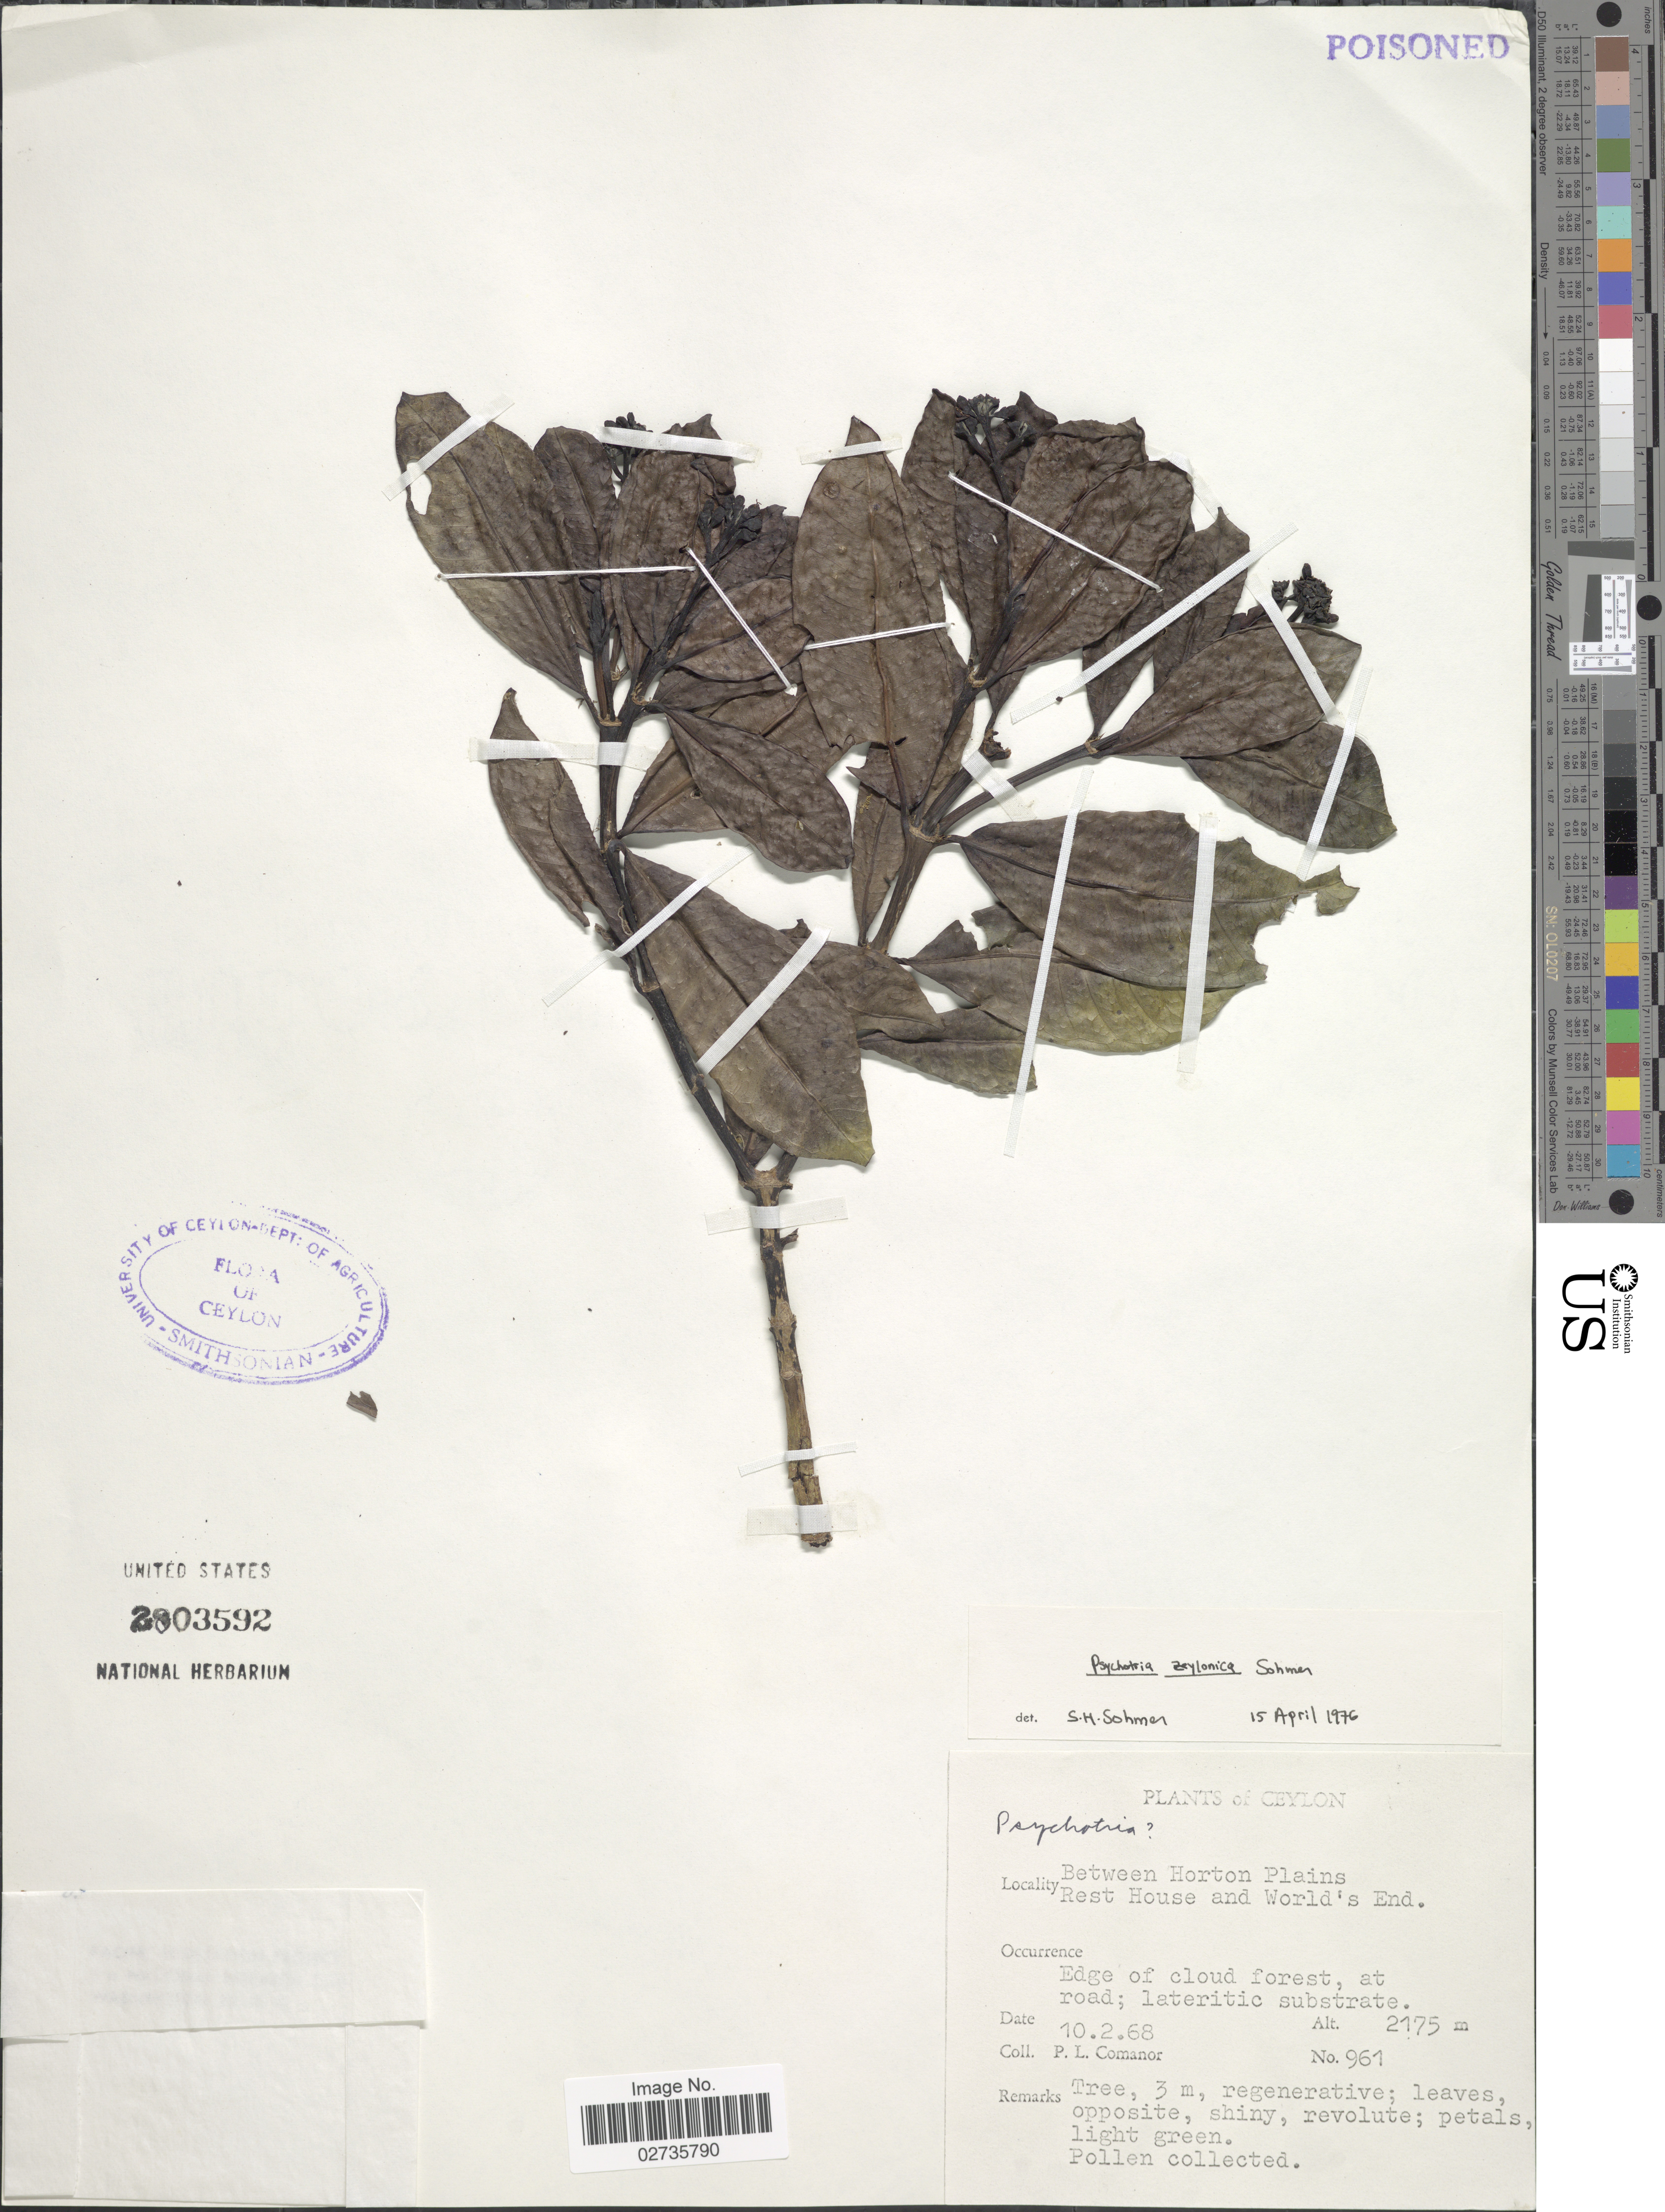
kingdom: Plantae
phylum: Tracheophyta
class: Magnoliopsida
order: Gentianales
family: Rubiaceae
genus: Psychotria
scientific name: Psychotria zeylanica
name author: Sohmer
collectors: P. Comanor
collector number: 961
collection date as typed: Transcribed d/m/y: 10/2/68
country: Sri Lanka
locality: Ceylon, Between Horton Plains Rest House and World's End, Edge of cloud forest, at road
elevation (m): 2175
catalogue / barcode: US 2803592